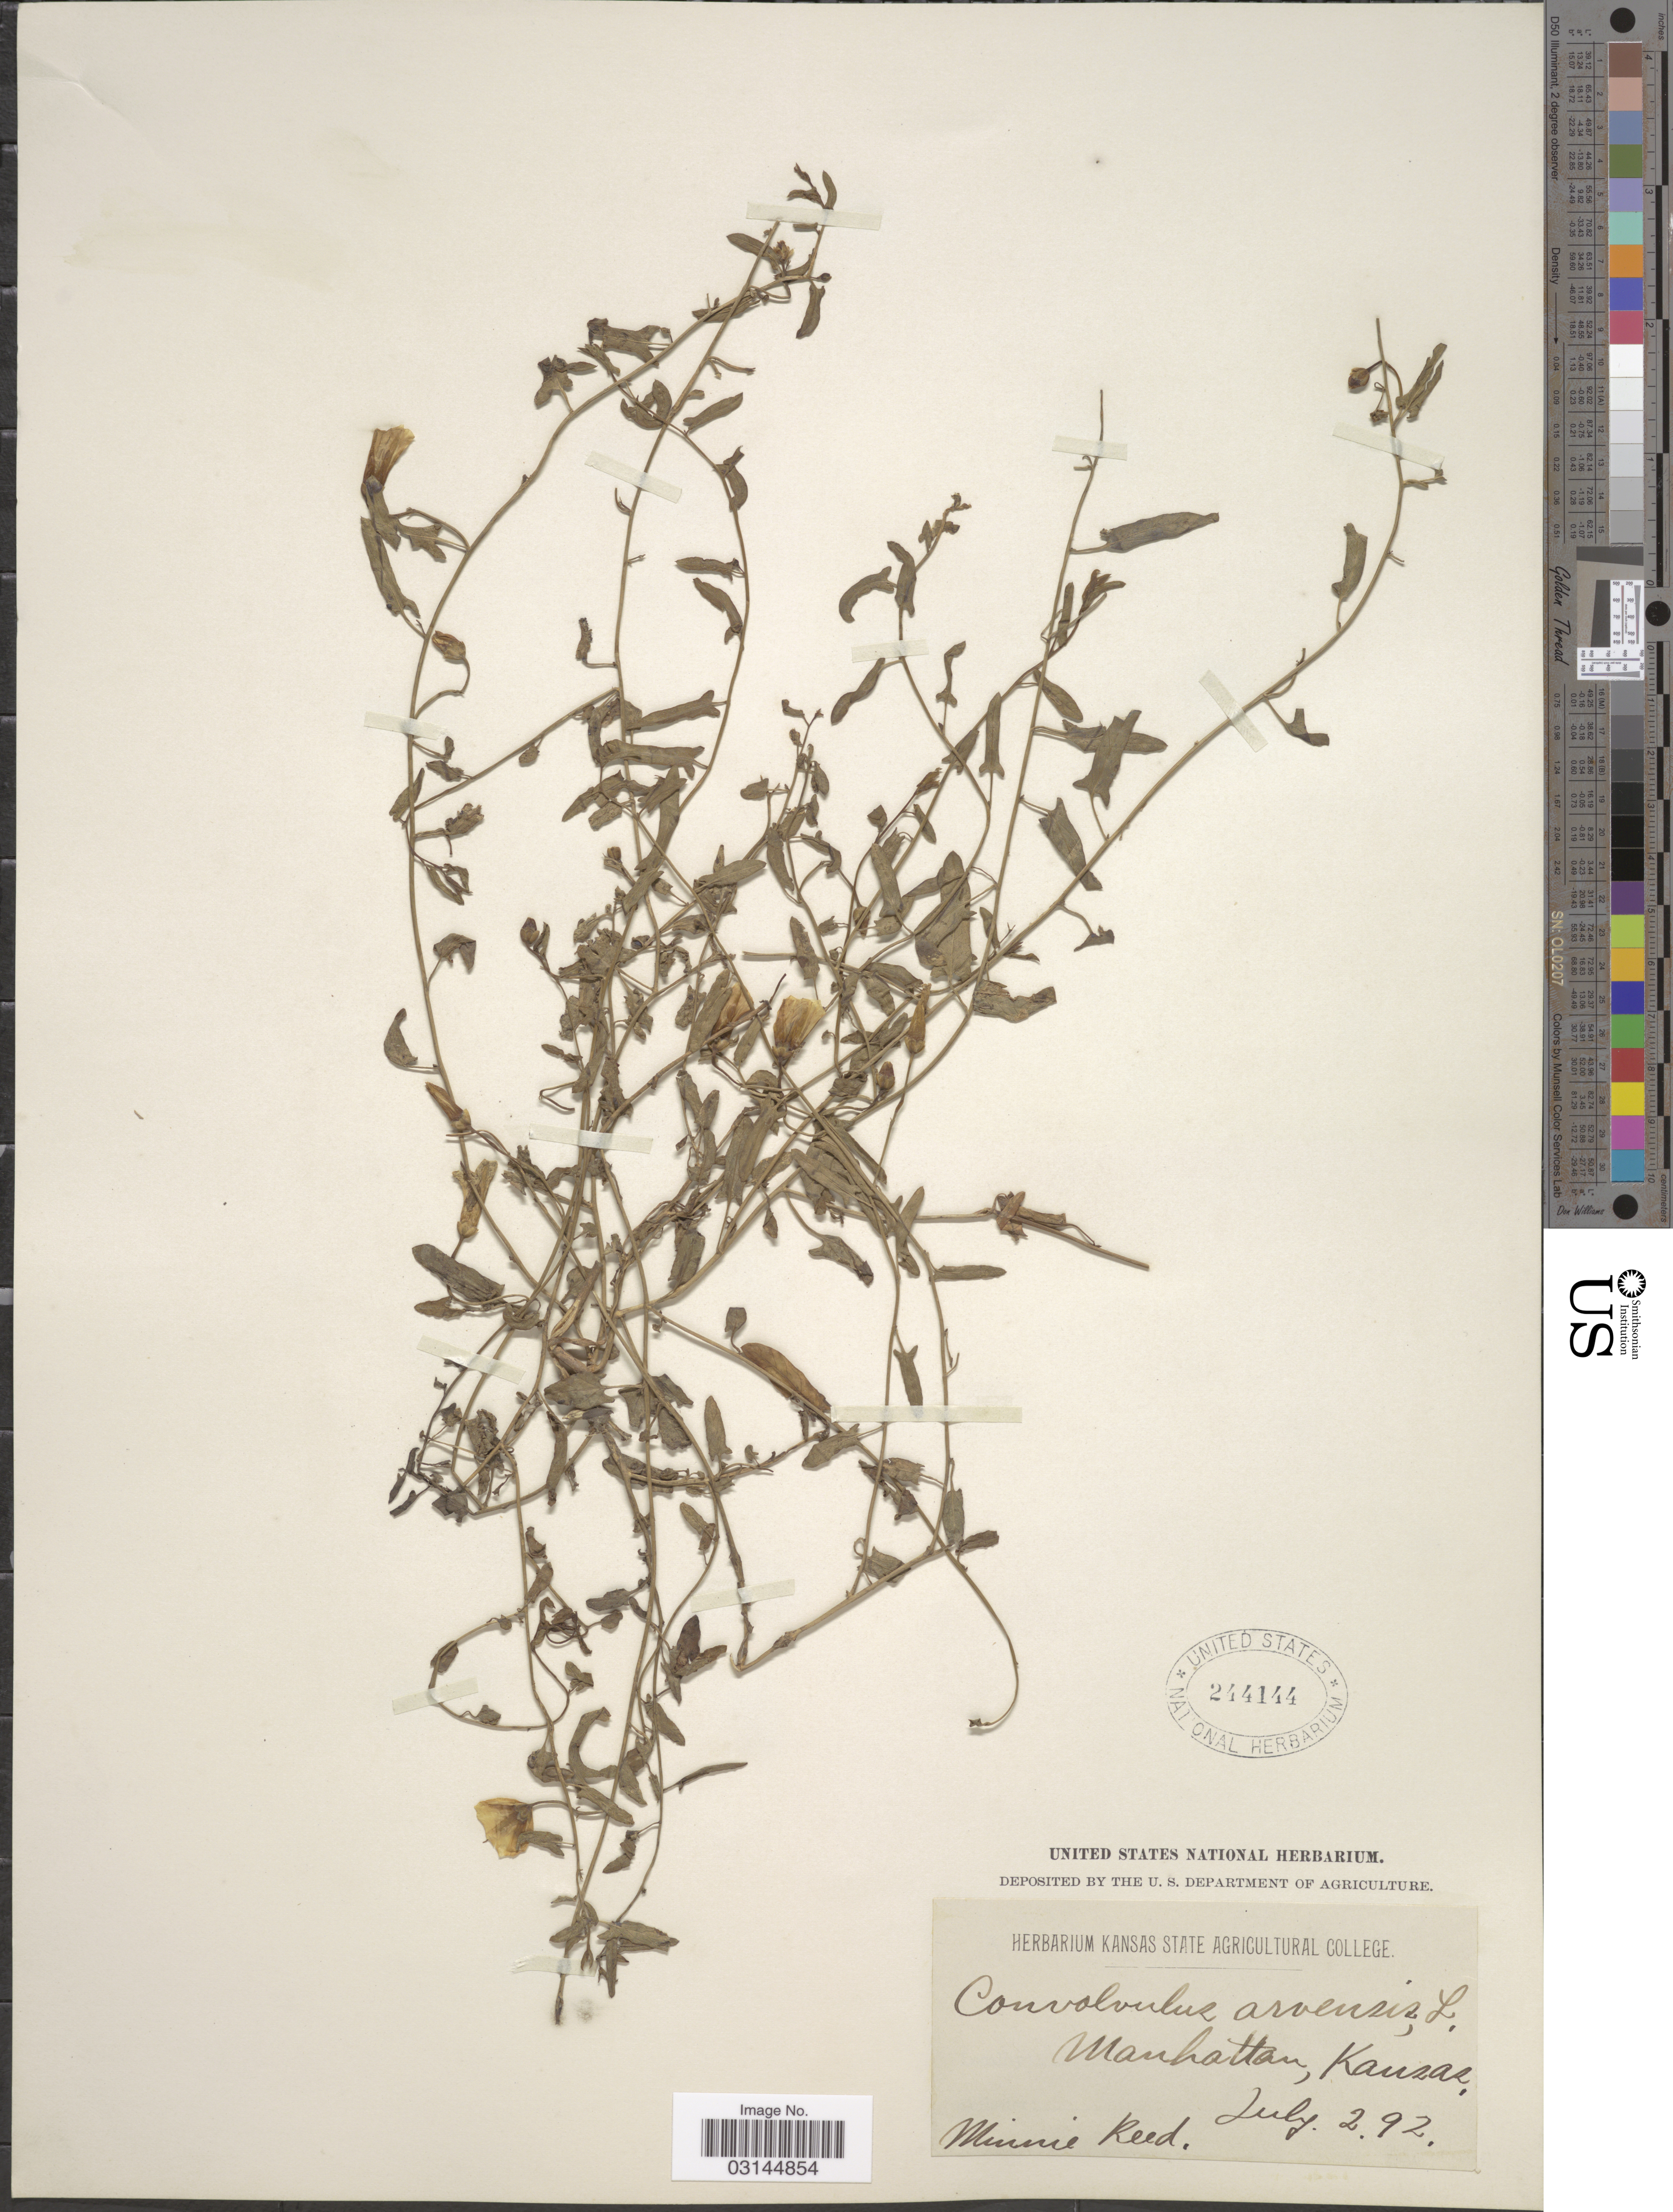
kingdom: Plantae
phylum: Tracheophyta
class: Magnoliopsida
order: Solanales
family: Convolvulaceae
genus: Convolvulus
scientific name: Convolvulus arvensis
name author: L.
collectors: M. Reed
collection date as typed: Transcribed d/m/y: 2/7/92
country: United States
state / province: Kansas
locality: Manhattan.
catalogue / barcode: US 244144